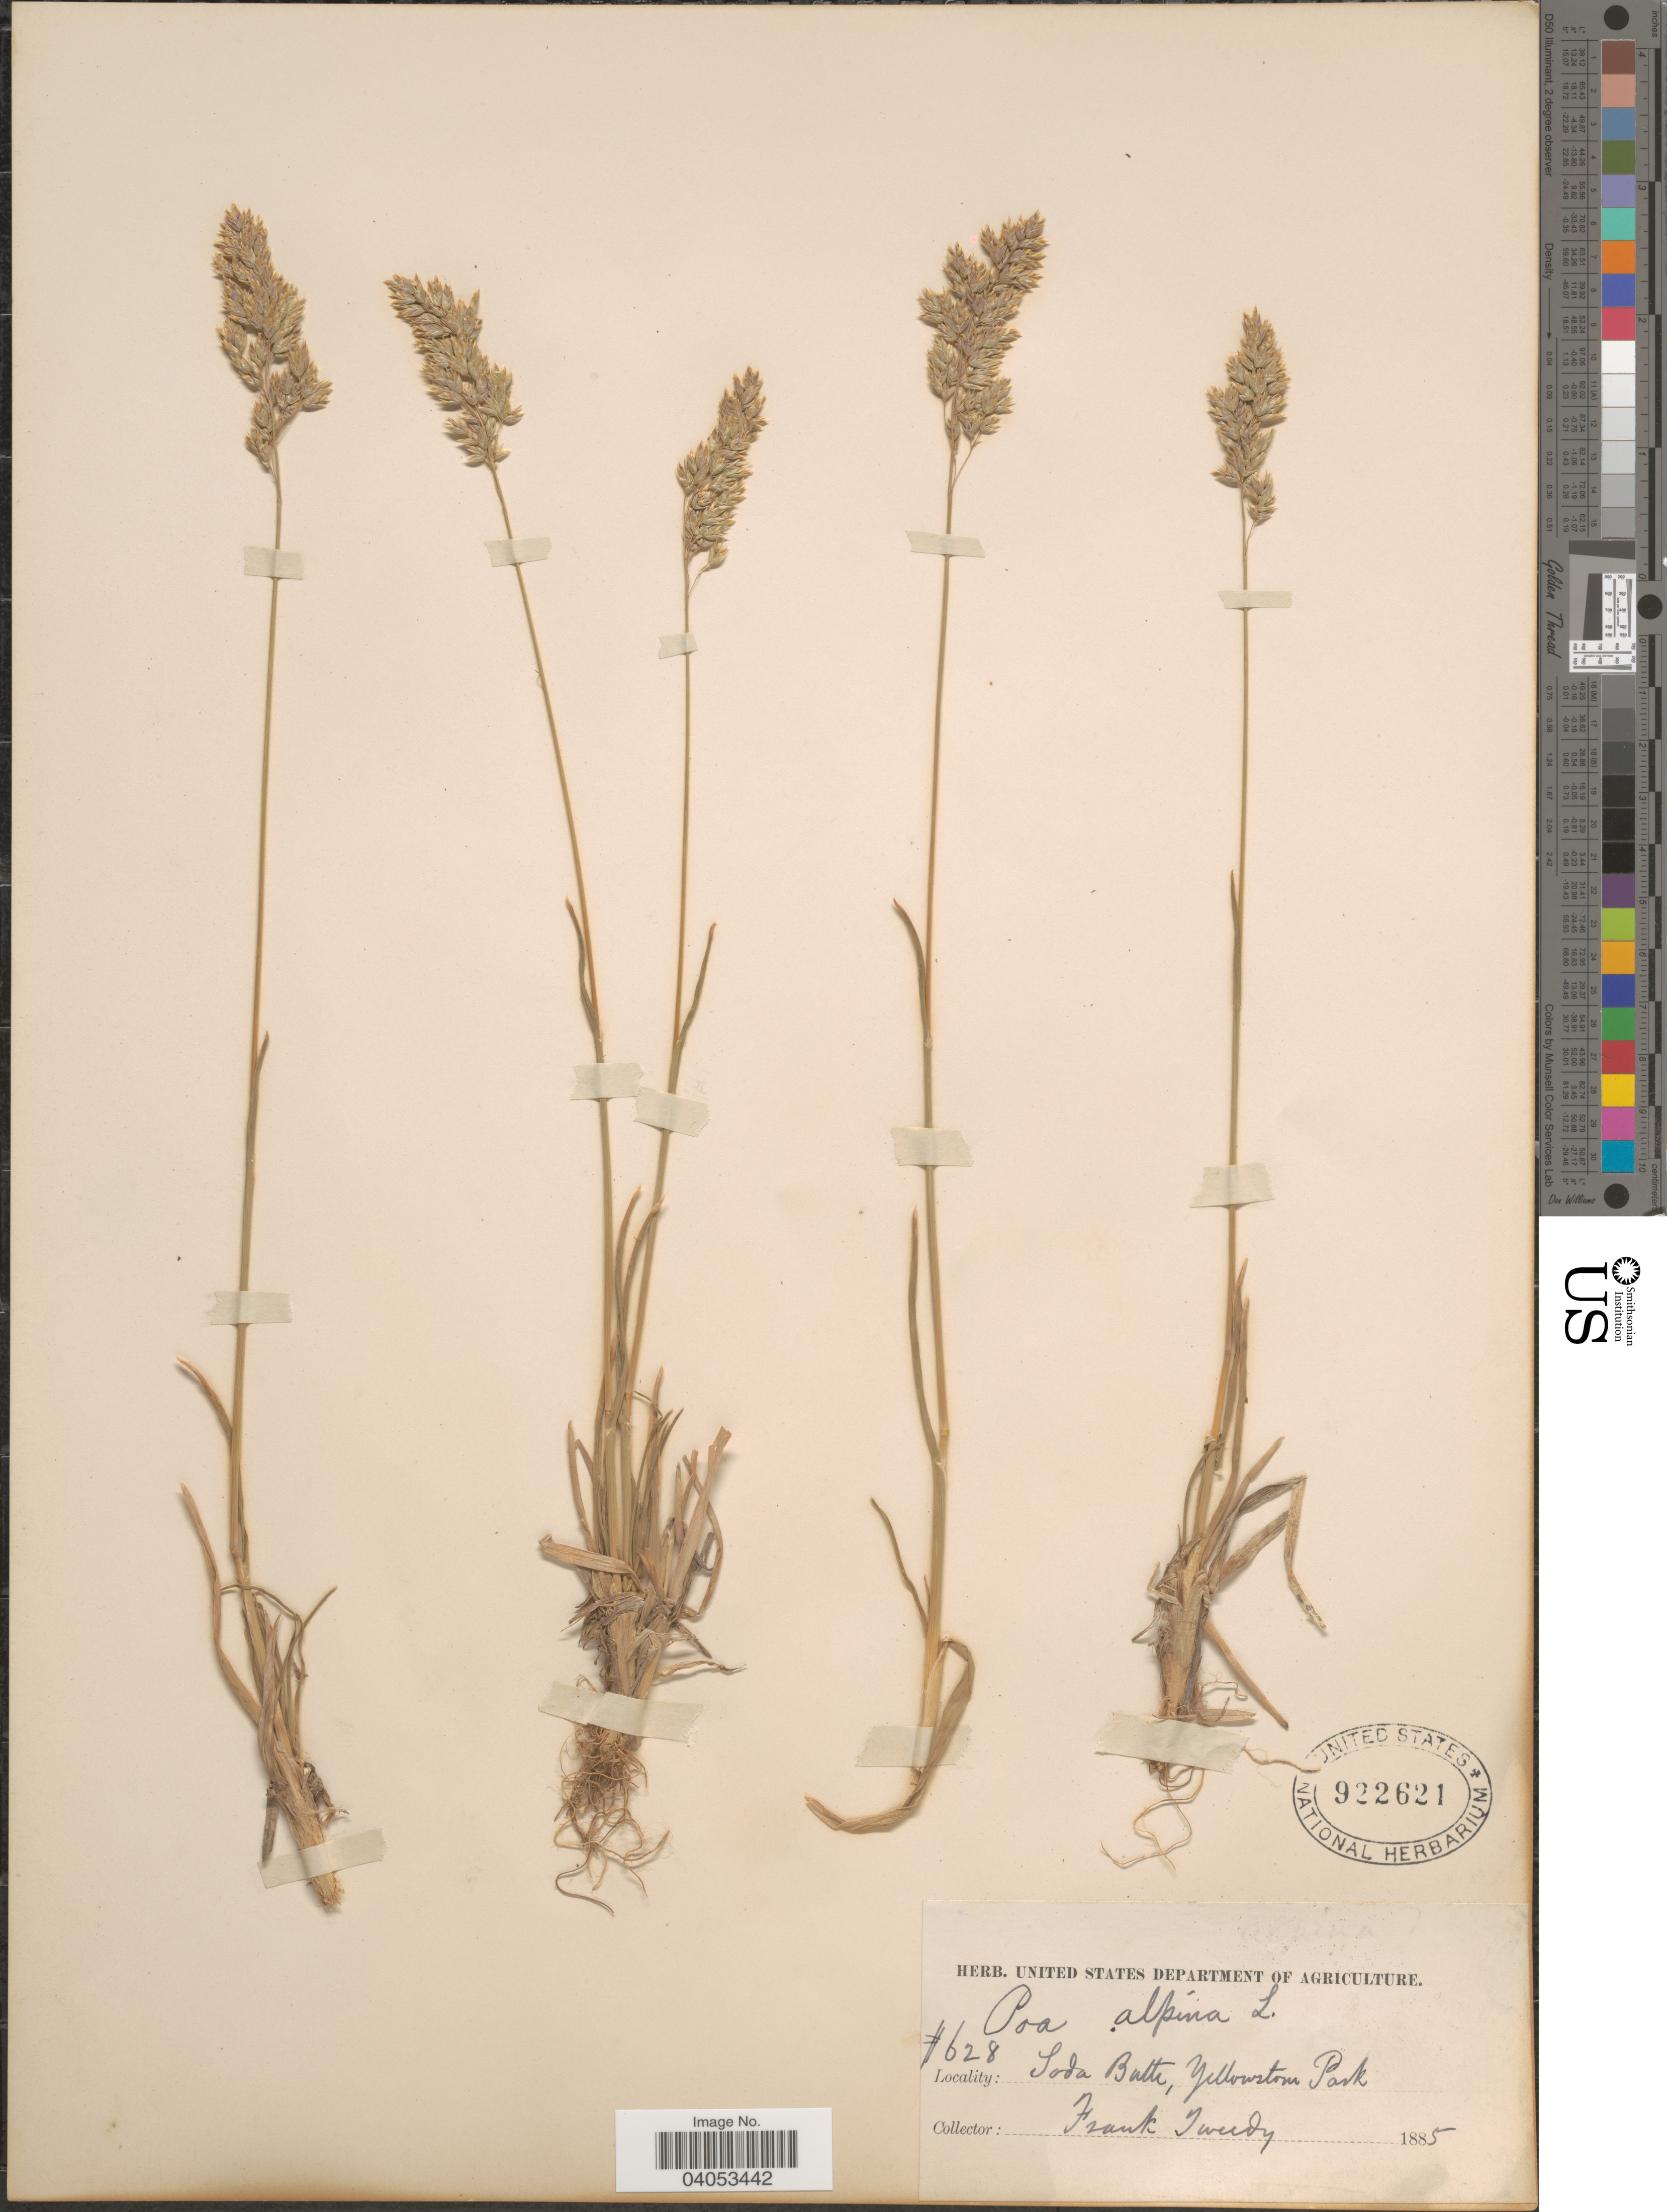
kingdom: Plantae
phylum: Tracheophyta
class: Liliopsida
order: Poales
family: Poaceae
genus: Poa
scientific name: Poa alpina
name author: L.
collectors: F. Tweedy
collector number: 628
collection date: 1885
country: United States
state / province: Montana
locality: Soda Butte, Yellowstone Park.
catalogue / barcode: US 922621